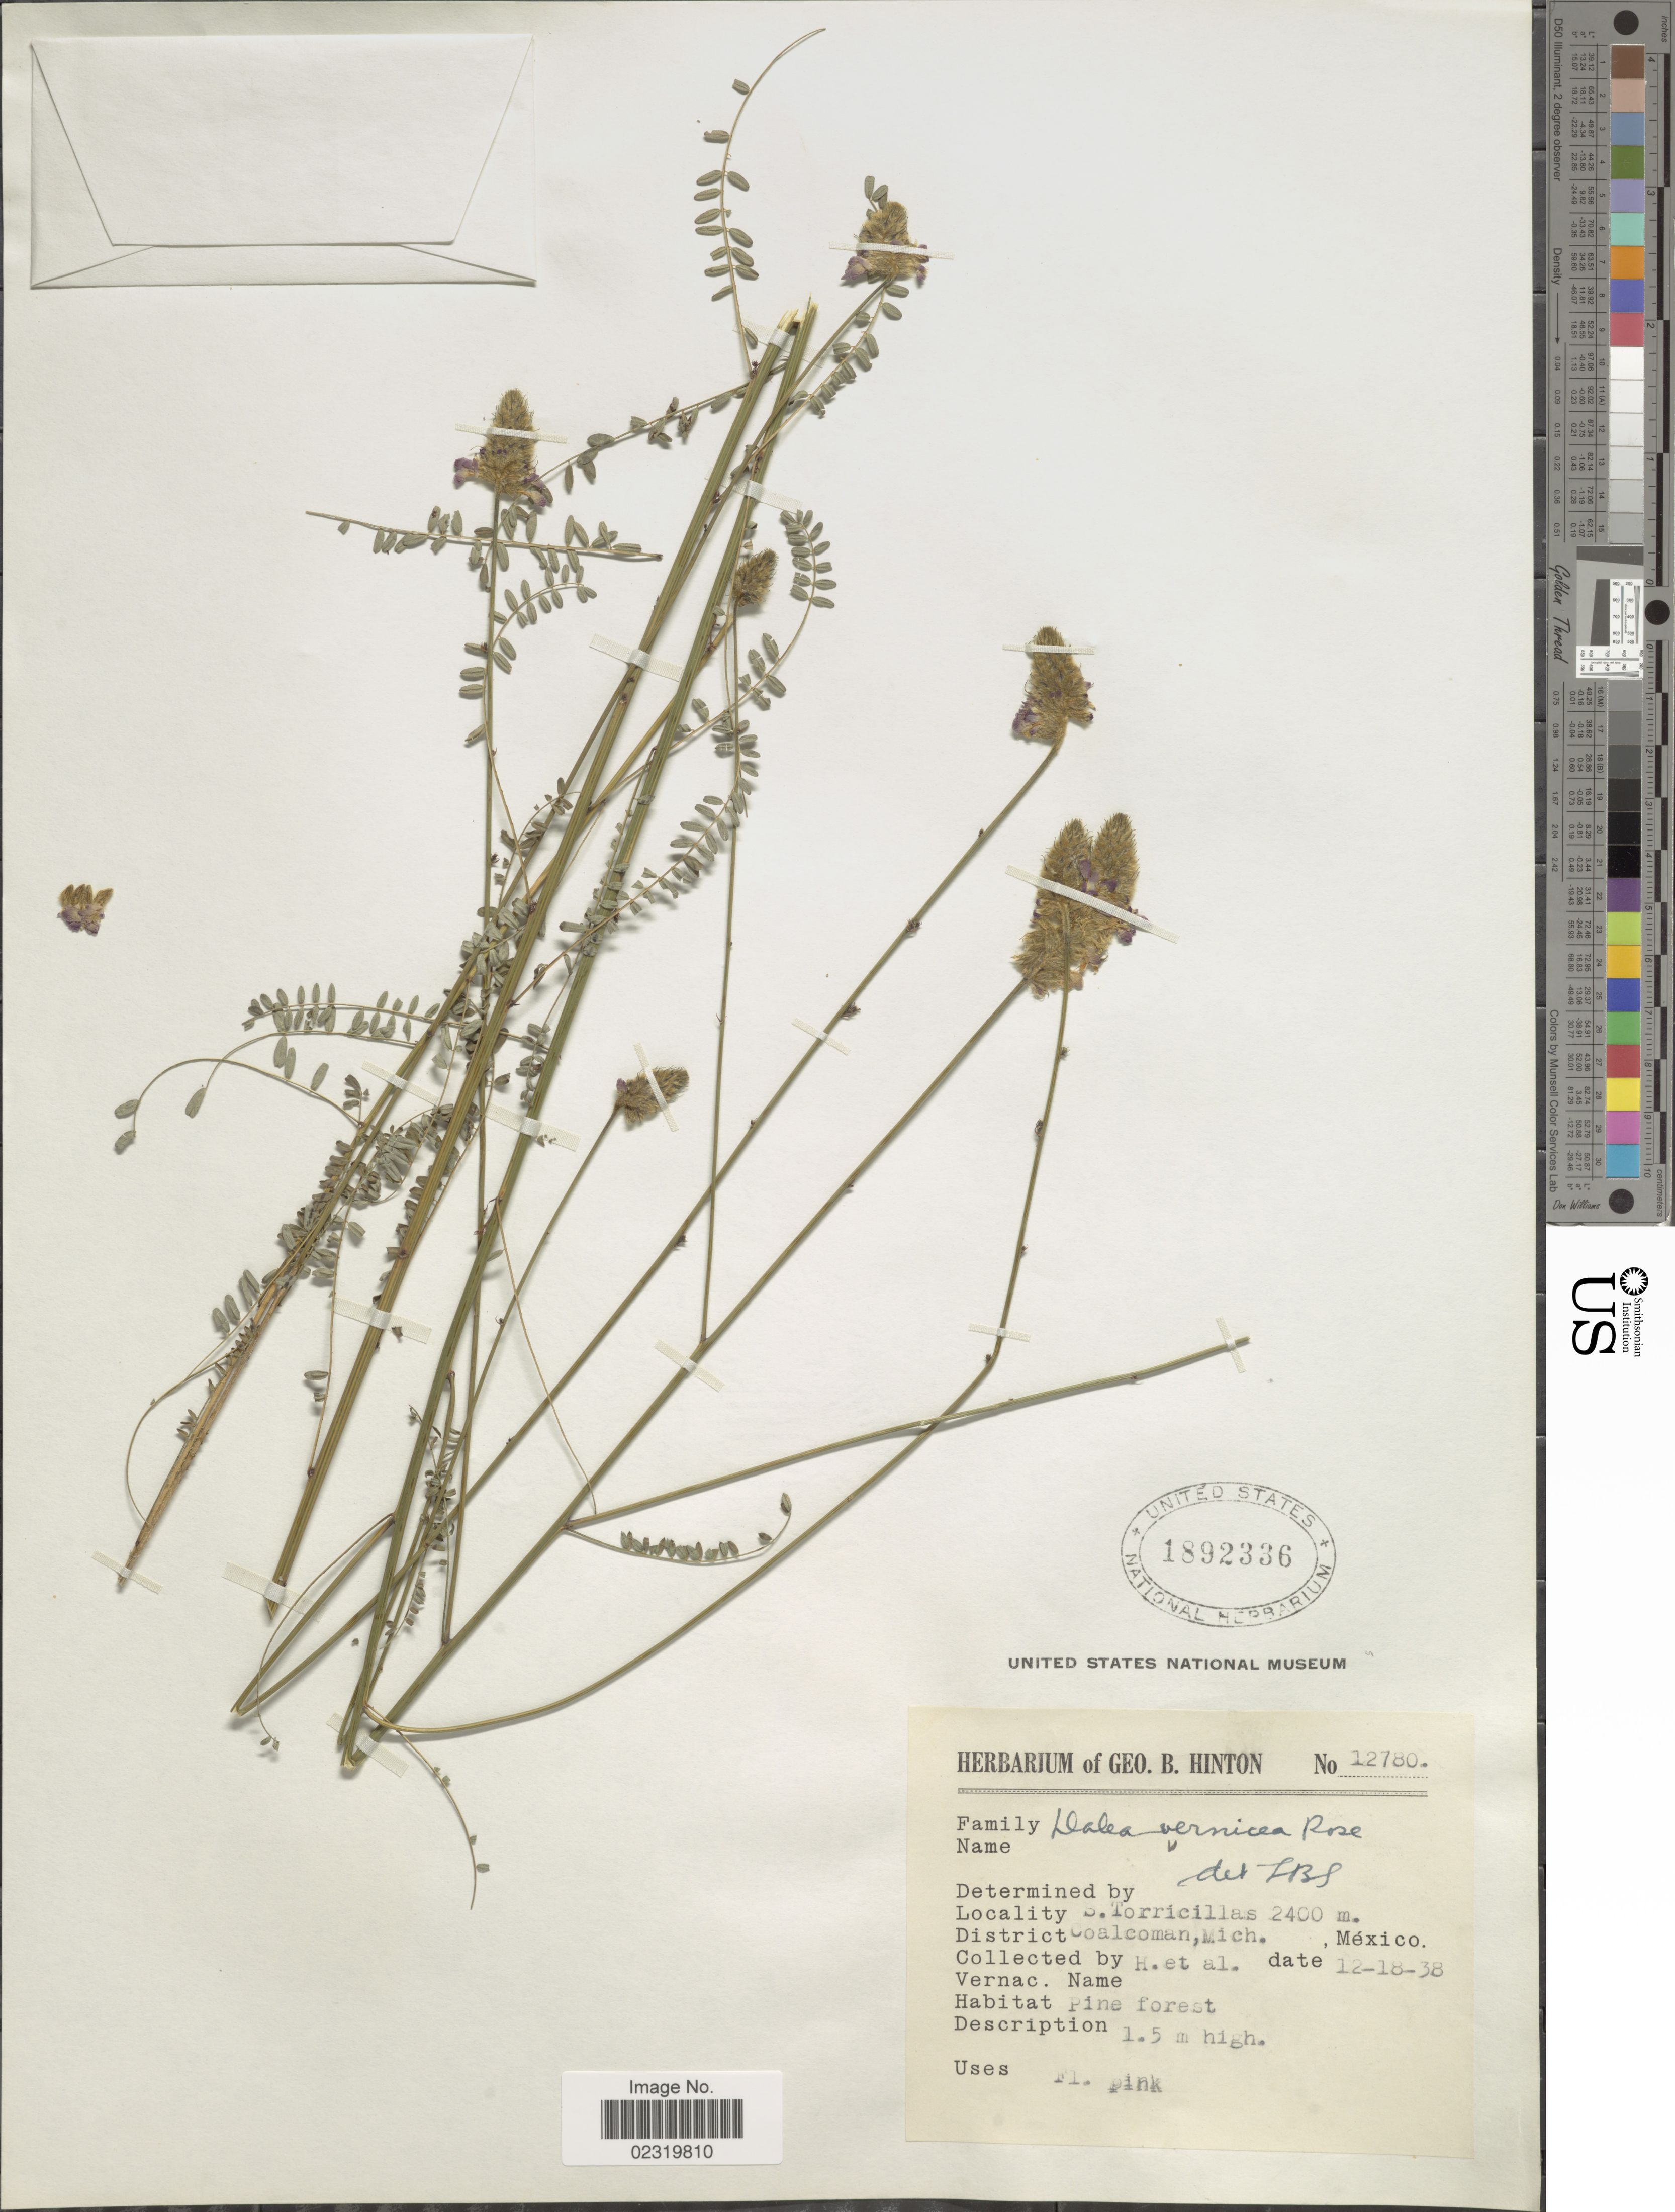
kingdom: Plantae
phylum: Tracheophyta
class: Magnoliopsida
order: Fabales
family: Fabaceae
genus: Dalea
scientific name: Dalea polystachya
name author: (Sessé & Moc.) Barneby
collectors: G. B. Hinton & et al.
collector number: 12780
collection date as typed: Transcribed d/m/y: 18/12/38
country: Mexico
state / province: Michoacán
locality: S. Torricillas. District Coalcoman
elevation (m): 2400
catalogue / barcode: US 1892336